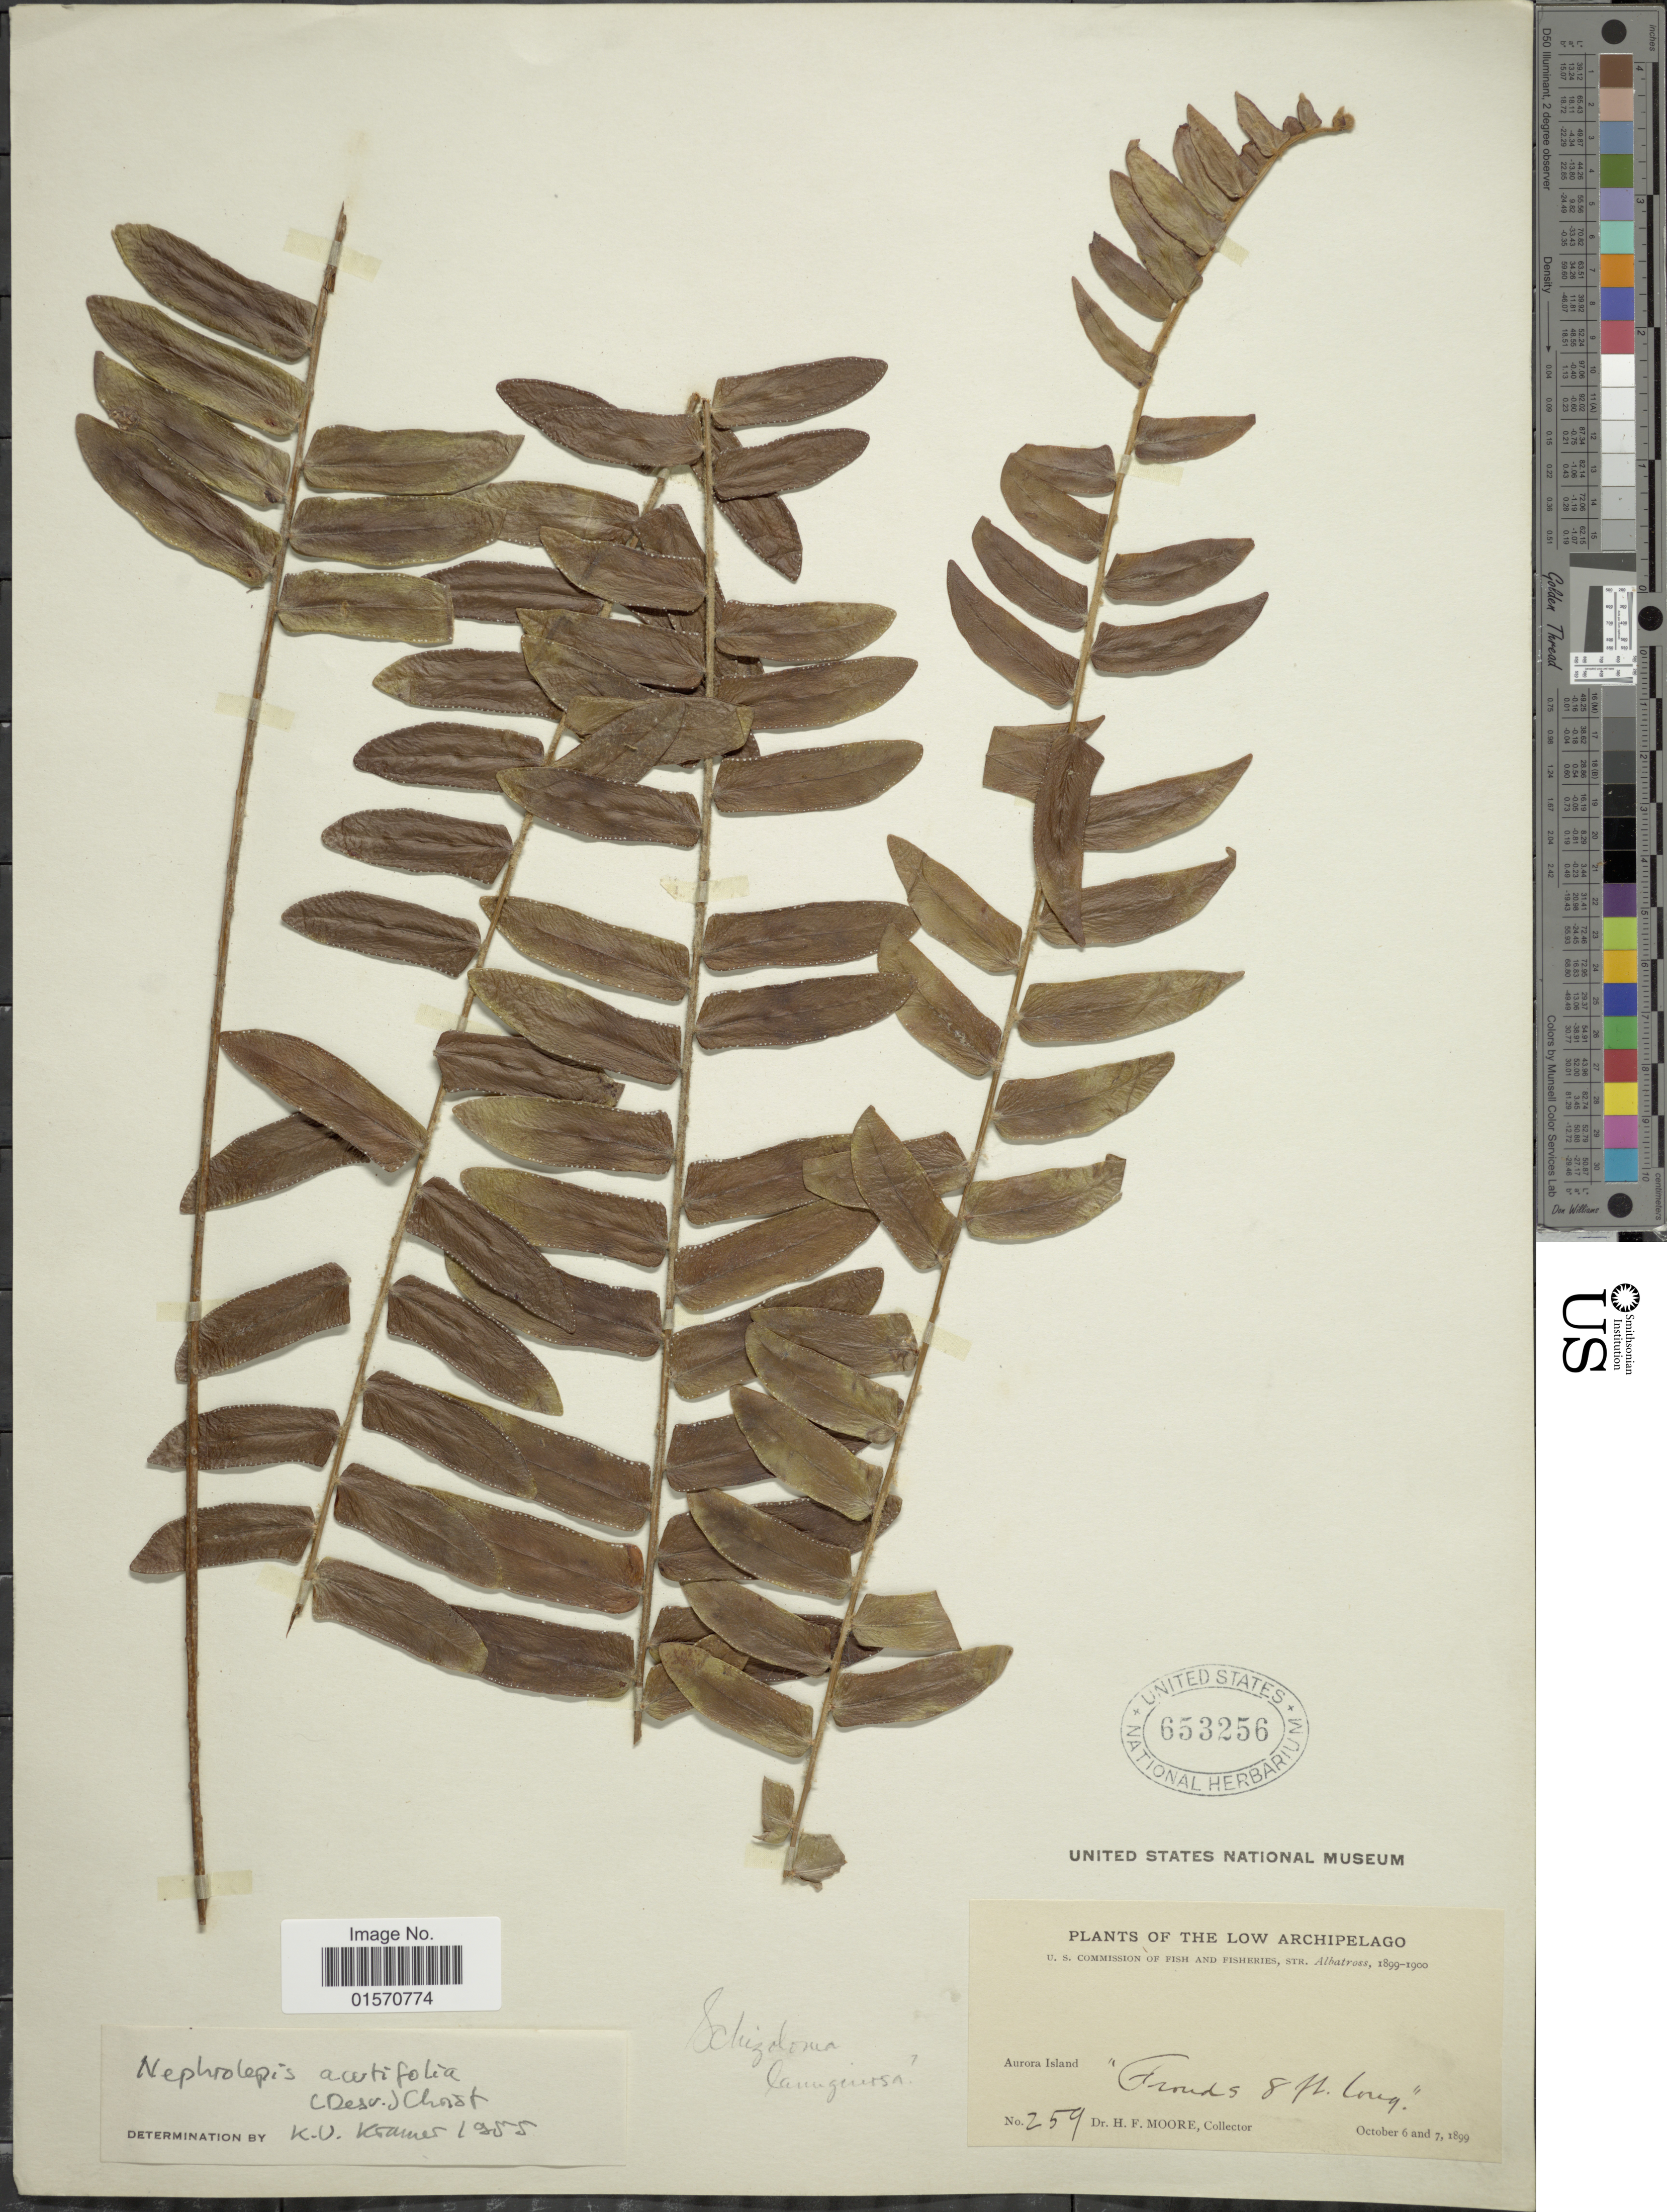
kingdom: Plantae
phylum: Tracheophyta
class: Polypodiopsida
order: Polypodiales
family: Nephrolepidaceae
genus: Nephrolepis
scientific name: Nephrolepis acutifolia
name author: (Desv.) Chr.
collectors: H. F. Moore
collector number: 259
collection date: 1899-10-06/1899-10-07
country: French Polynesia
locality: Low Archipelago, Aurora Island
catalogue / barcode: US 653256